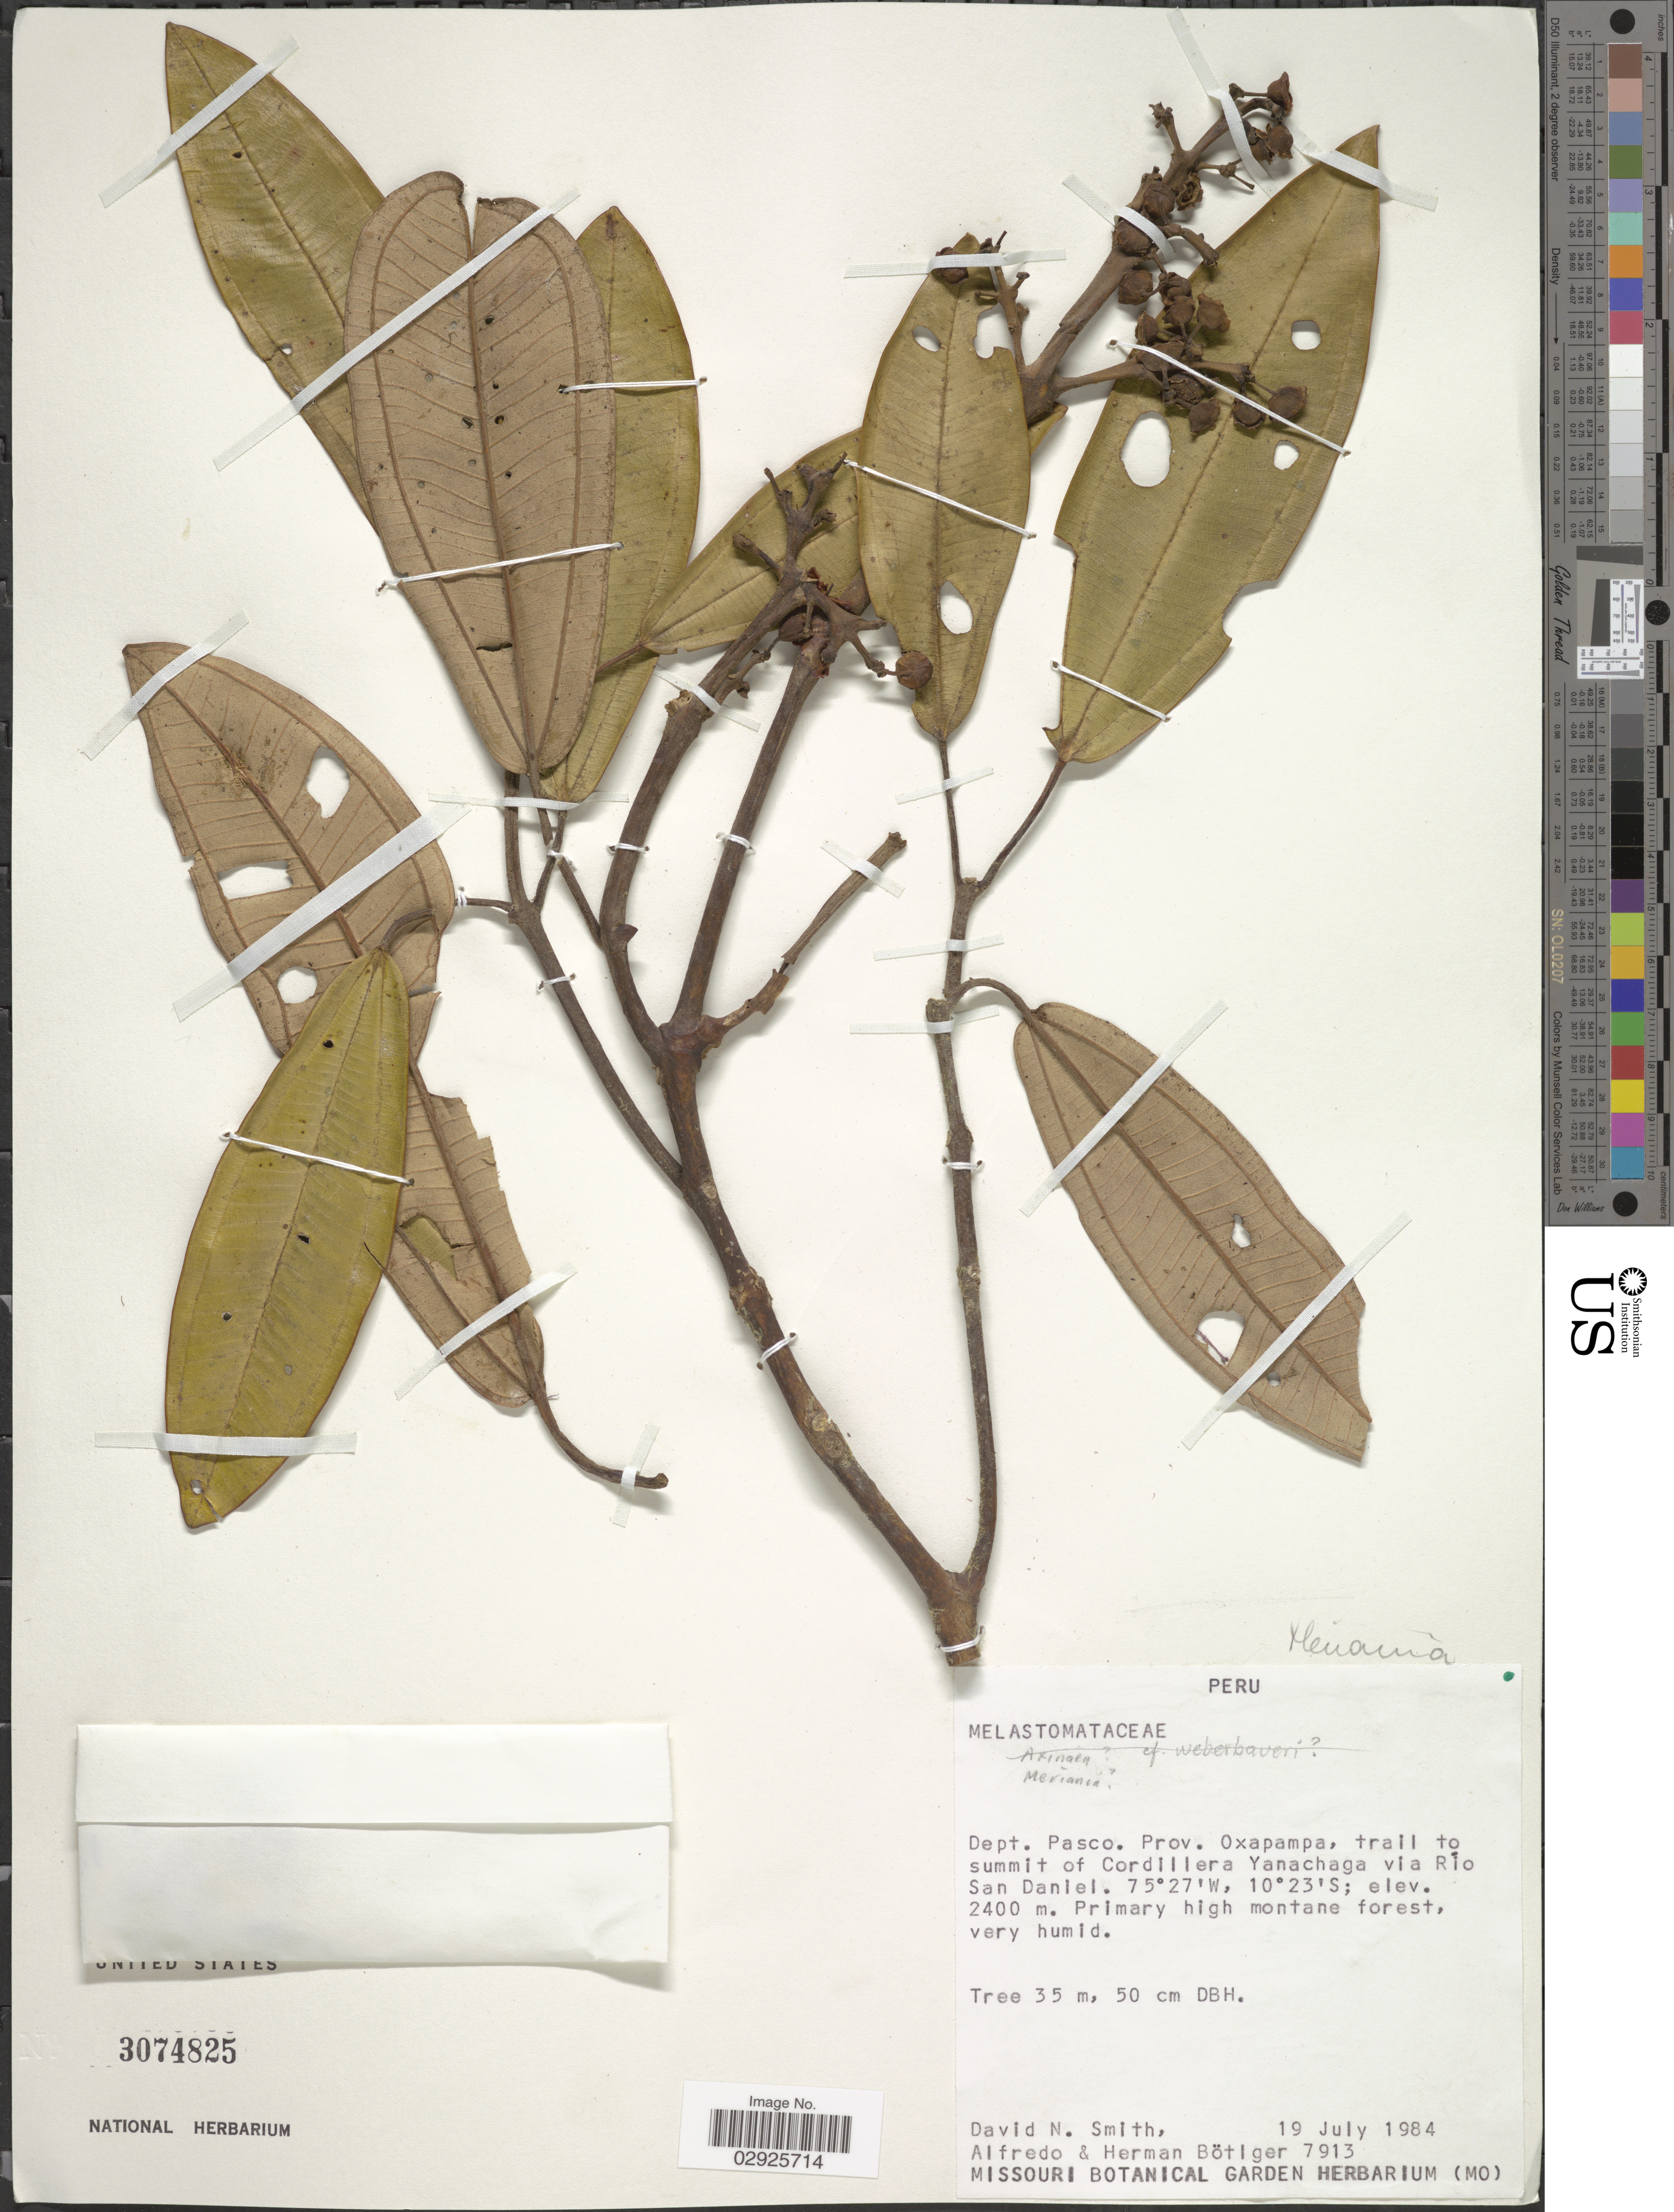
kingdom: Plantae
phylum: Tracheophyta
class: Magnoliopsida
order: Myrtales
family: Melastomataceae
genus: Meriania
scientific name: Meriania sp.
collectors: D. Smith, A. Bötlger & H. Bötlger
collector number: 7913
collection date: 1984-07-19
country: Peru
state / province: Pasco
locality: Dept. Pasco. Prov. Oxapampa, trail to summit of Cordillera Yanachaga via Río San Daniel.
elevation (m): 2400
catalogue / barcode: US 3074825